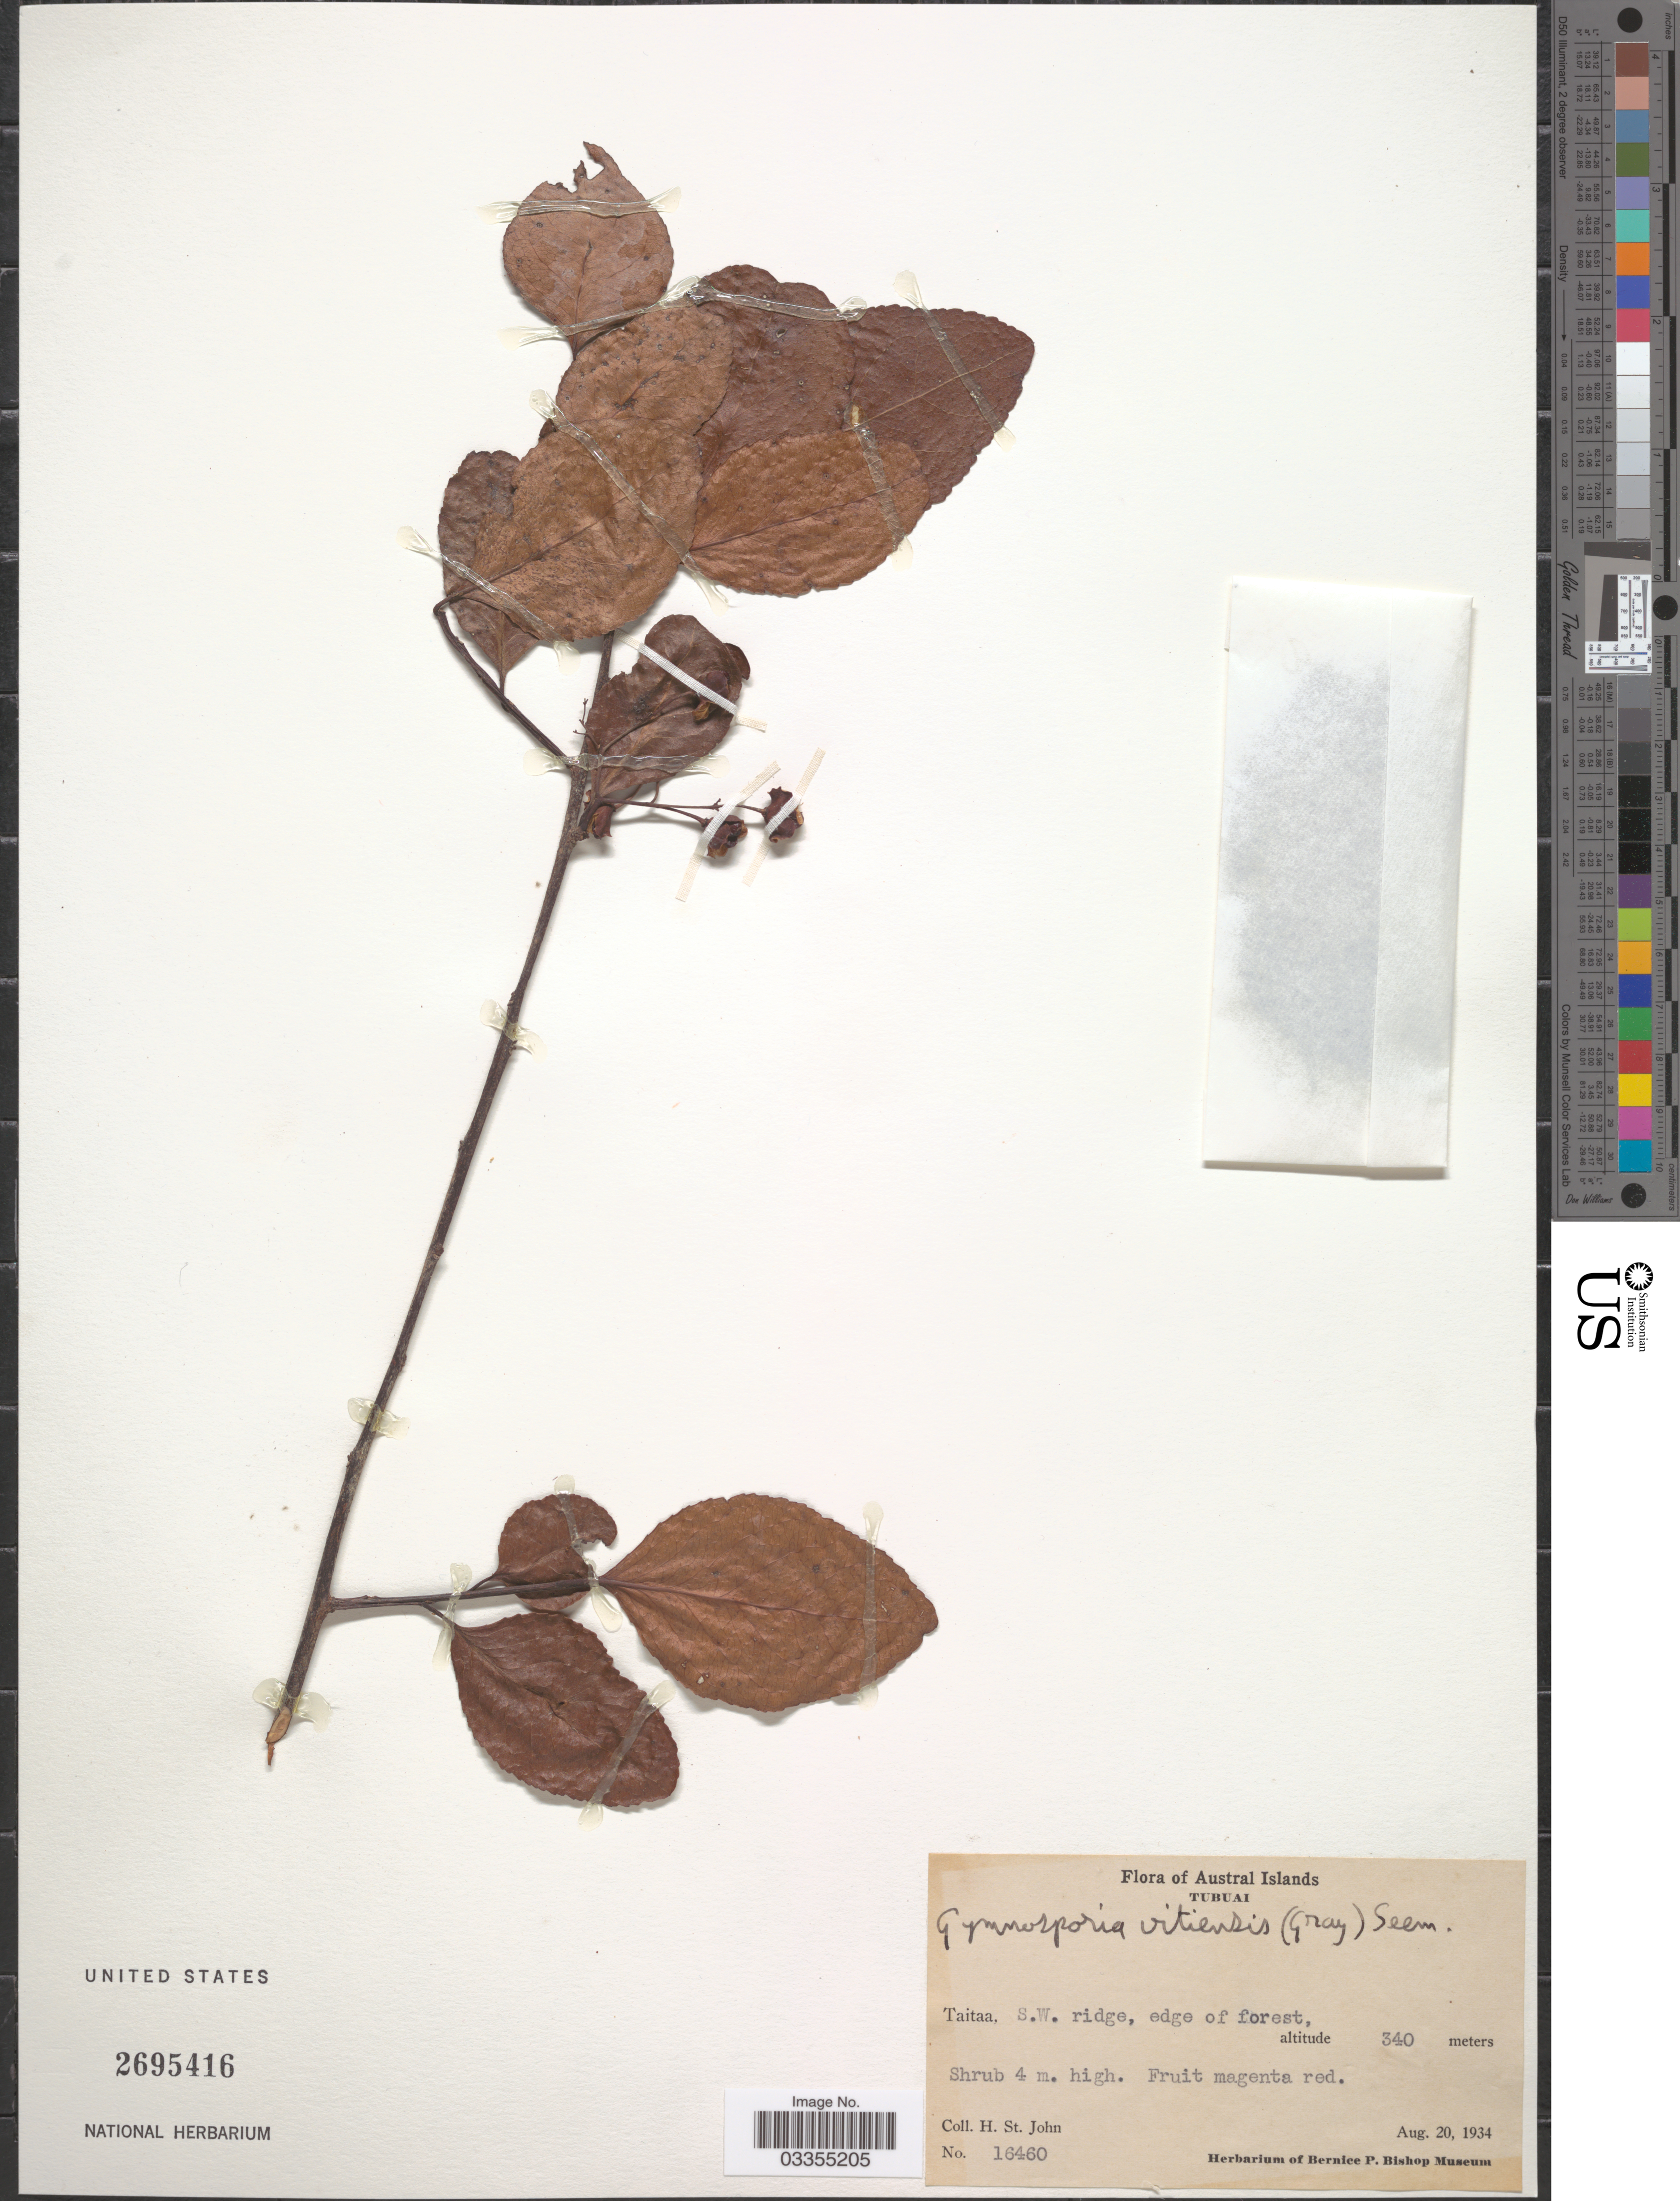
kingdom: Plantae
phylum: Tracheophyta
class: Magnoliopsida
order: Celastrales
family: Celastraceae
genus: Gymnosporia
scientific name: Gymnosporia vitiensis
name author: Seem.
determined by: Wagner, W. L., (BOT), Smithsonian Institution - National Museum of Natural History (UNITED STATES)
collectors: H. St. John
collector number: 16460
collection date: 1934-08-20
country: French Polynesia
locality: Austral Islands. Taitaa, S.W. ridge, edge of forest.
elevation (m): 340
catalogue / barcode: US 2695416